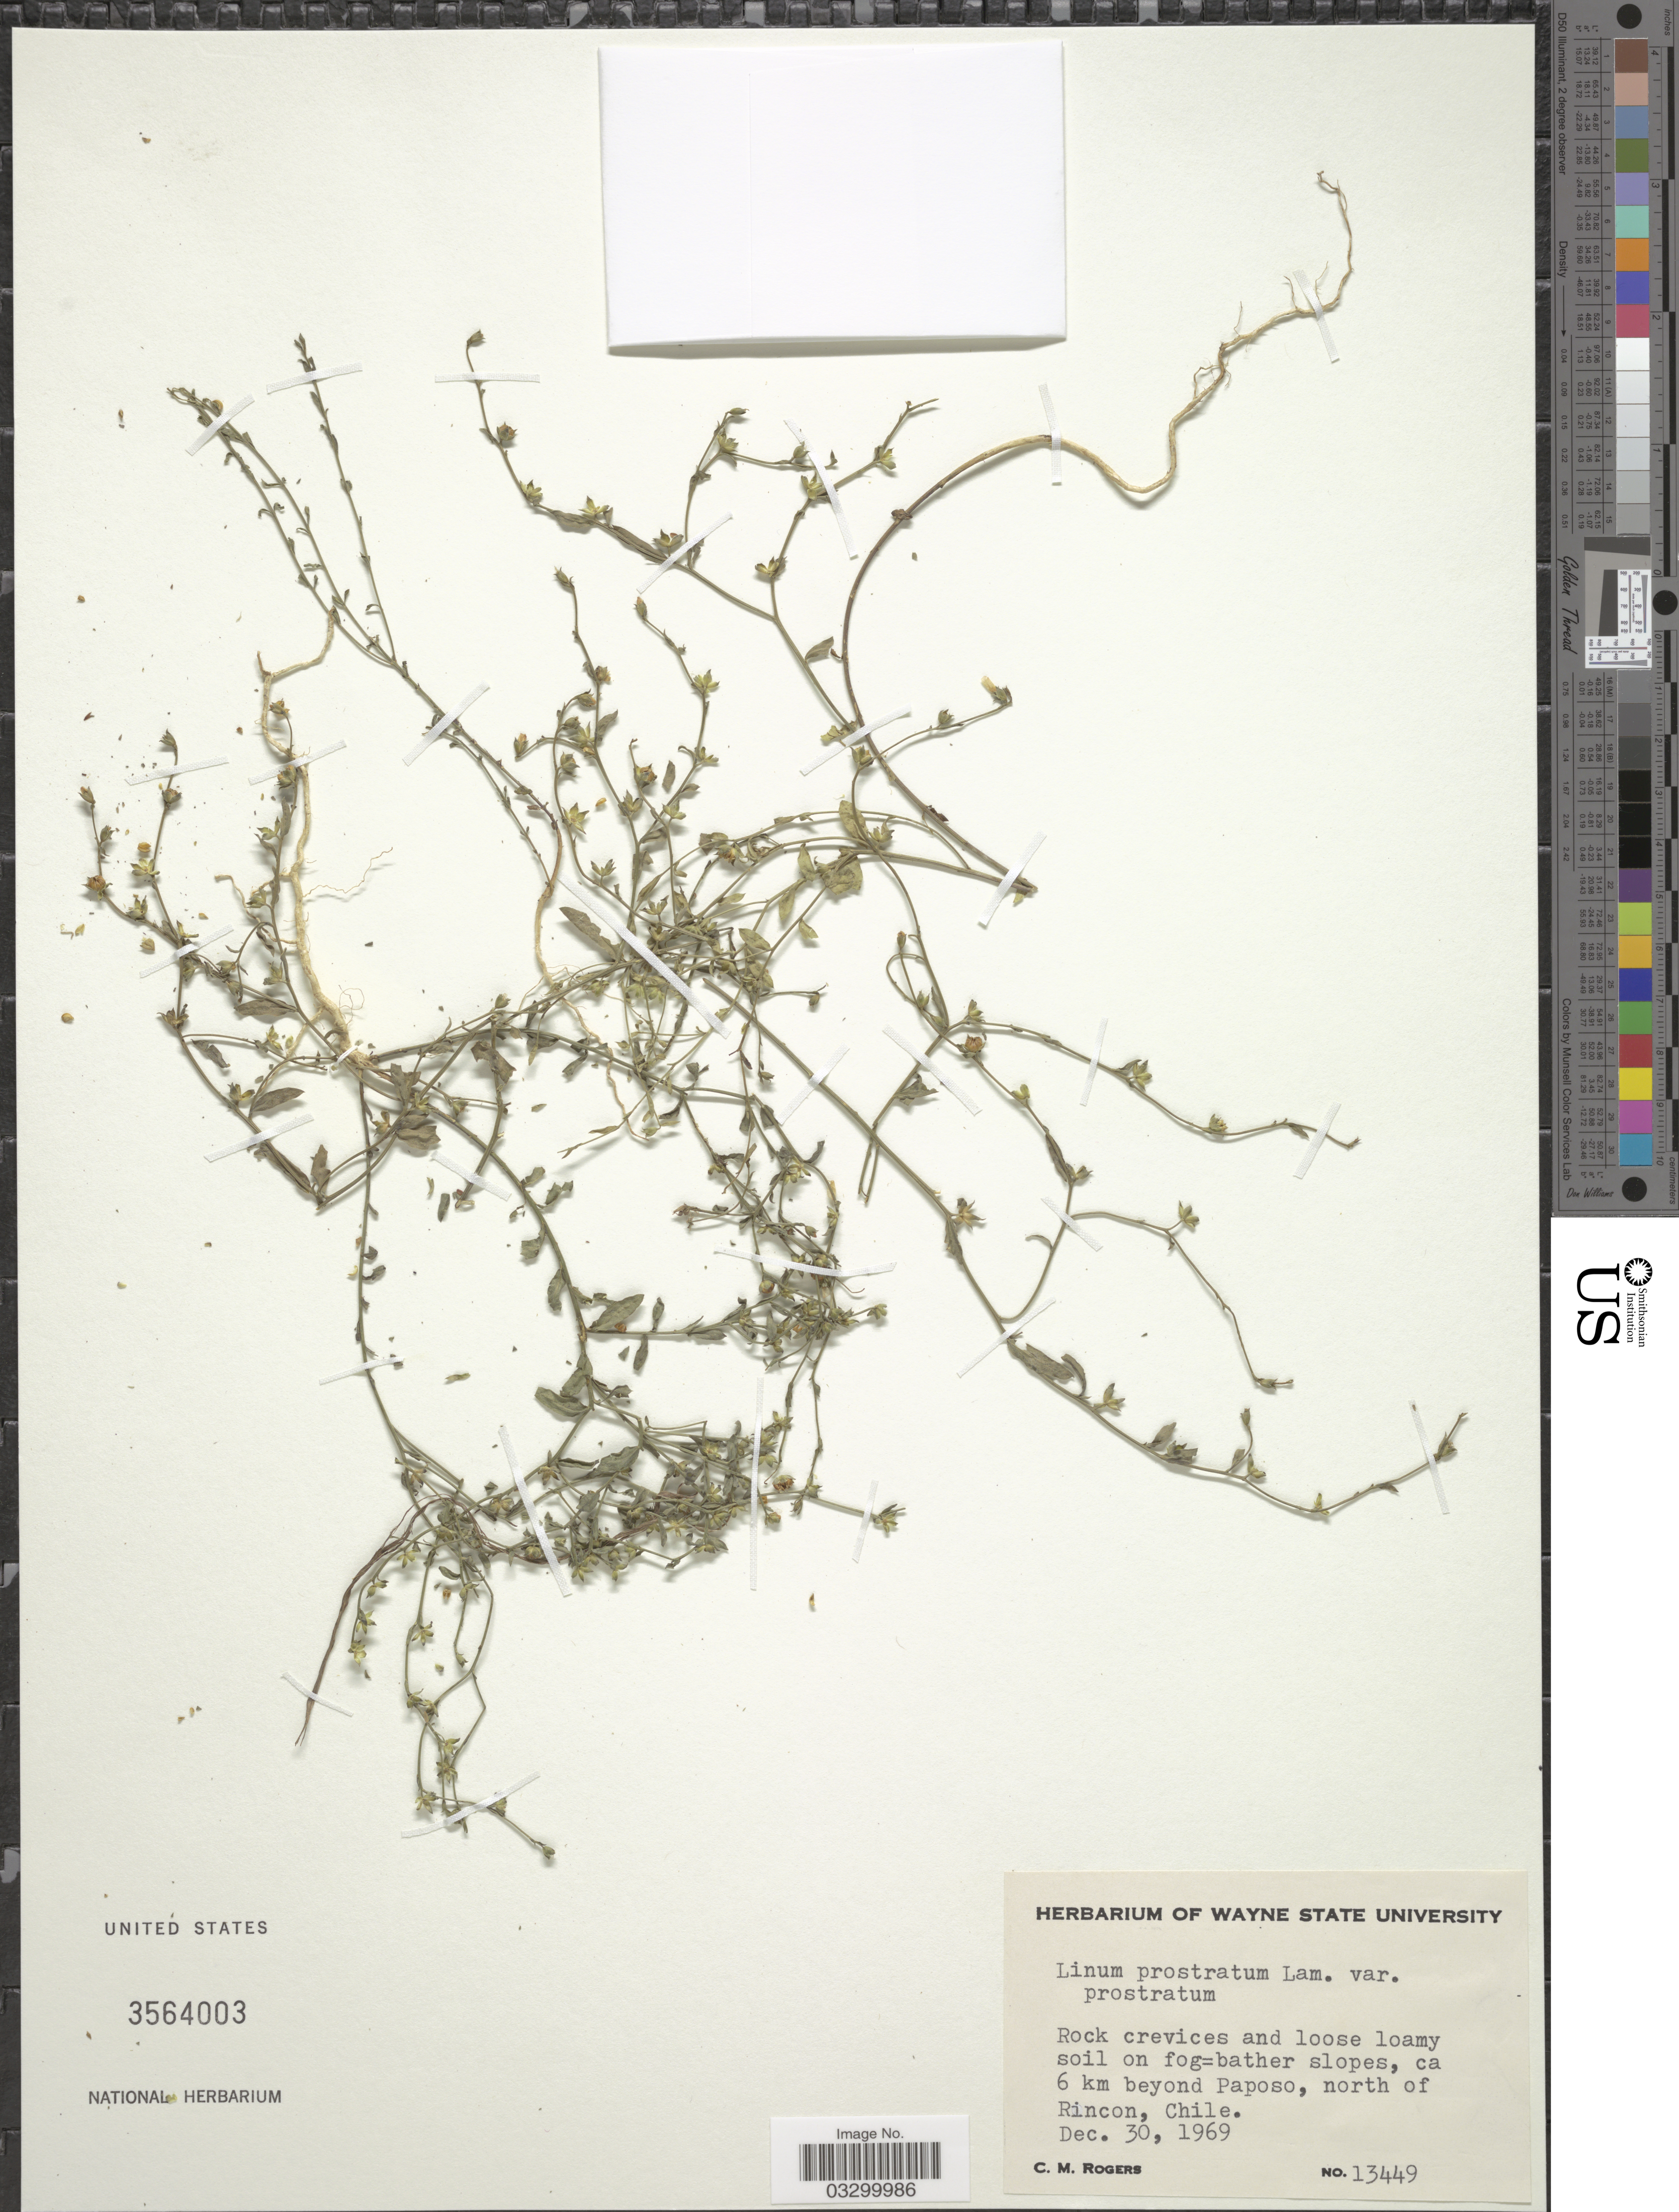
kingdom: Plantae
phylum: Tracheophyta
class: Magnoliopsida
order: Malpighiales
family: Linaceae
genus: Linum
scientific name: Linum prostratum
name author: Dombey ex Lam.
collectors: C. M. Rogers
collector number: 13449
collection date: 1969-12-30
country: Chile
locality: Ca 6 km beyond Paposo, north of Rincon.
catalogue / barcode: US 3564003